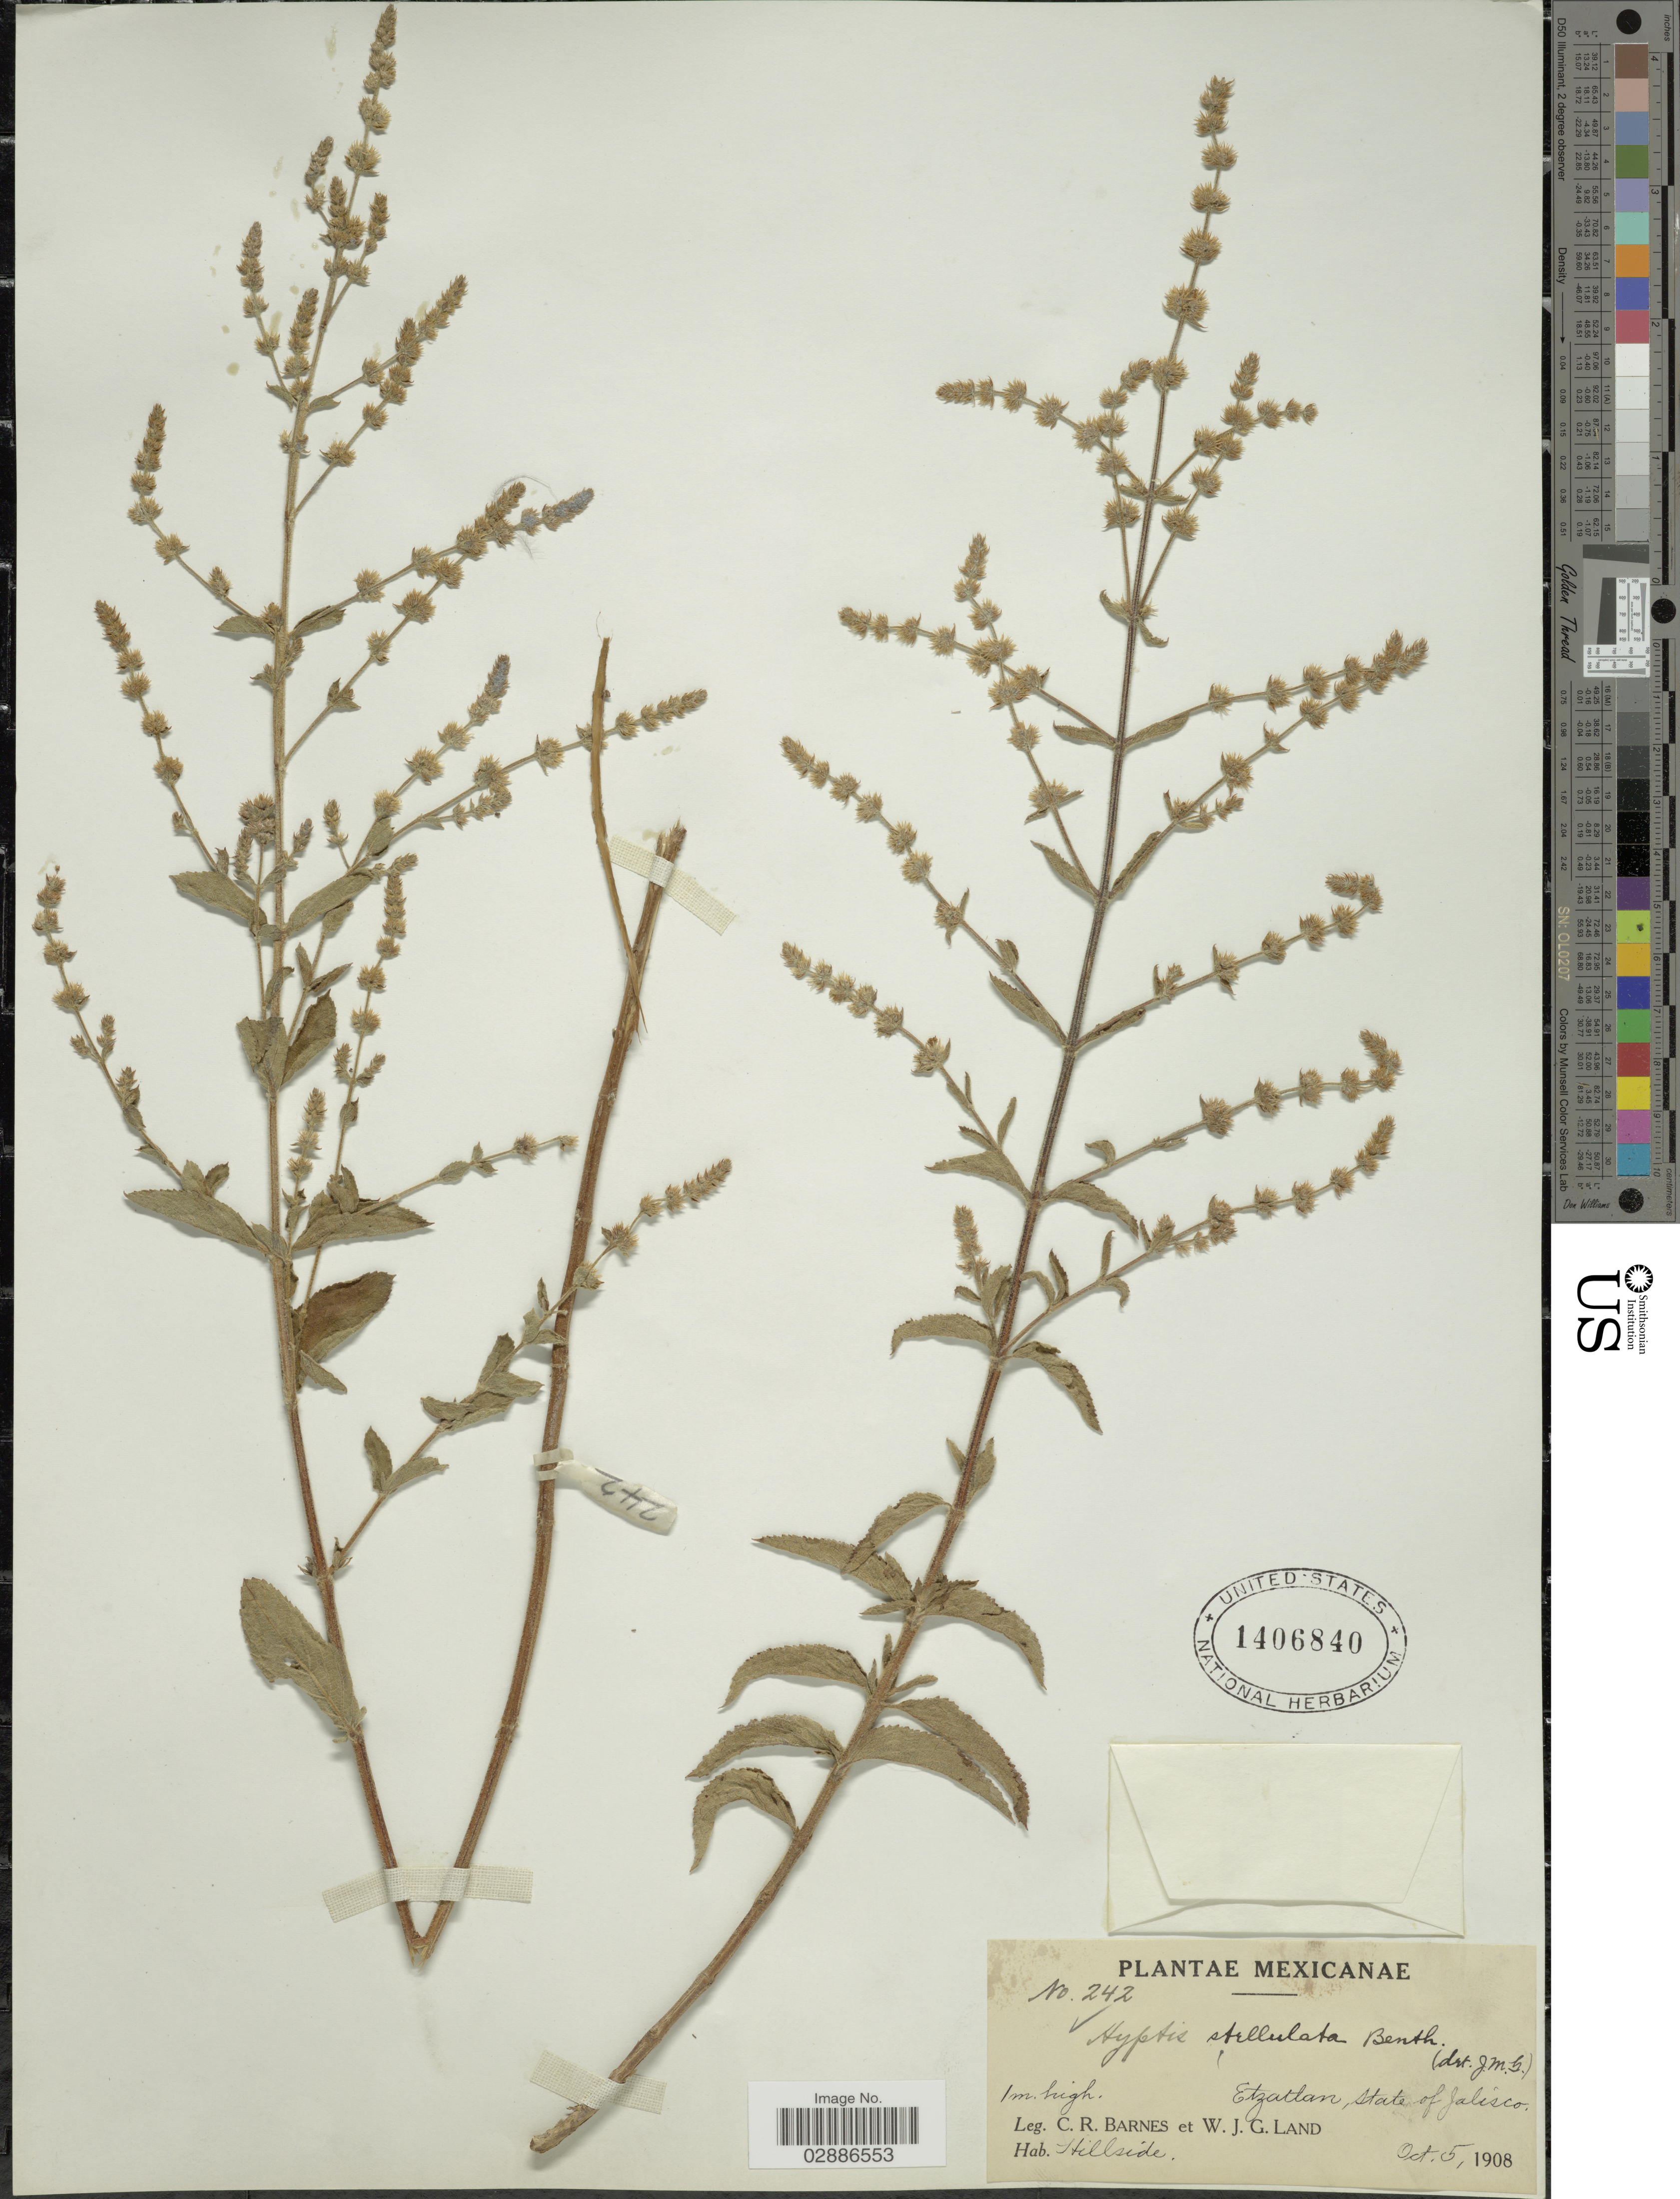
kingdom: Plantae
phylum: Tracheophyta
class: Magnoliopsida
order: Lamiales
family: Lamiaceae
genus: Asterohyptis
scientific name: Asterohyptis stellulata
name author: (Benth.) Epling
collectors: C. R. Barnes & W. J. G. Land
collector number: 242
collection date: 1908-10-05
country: Mexico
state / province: Jalisco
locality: Etzatlan, State of Jalisco.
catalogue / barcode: US 1406840